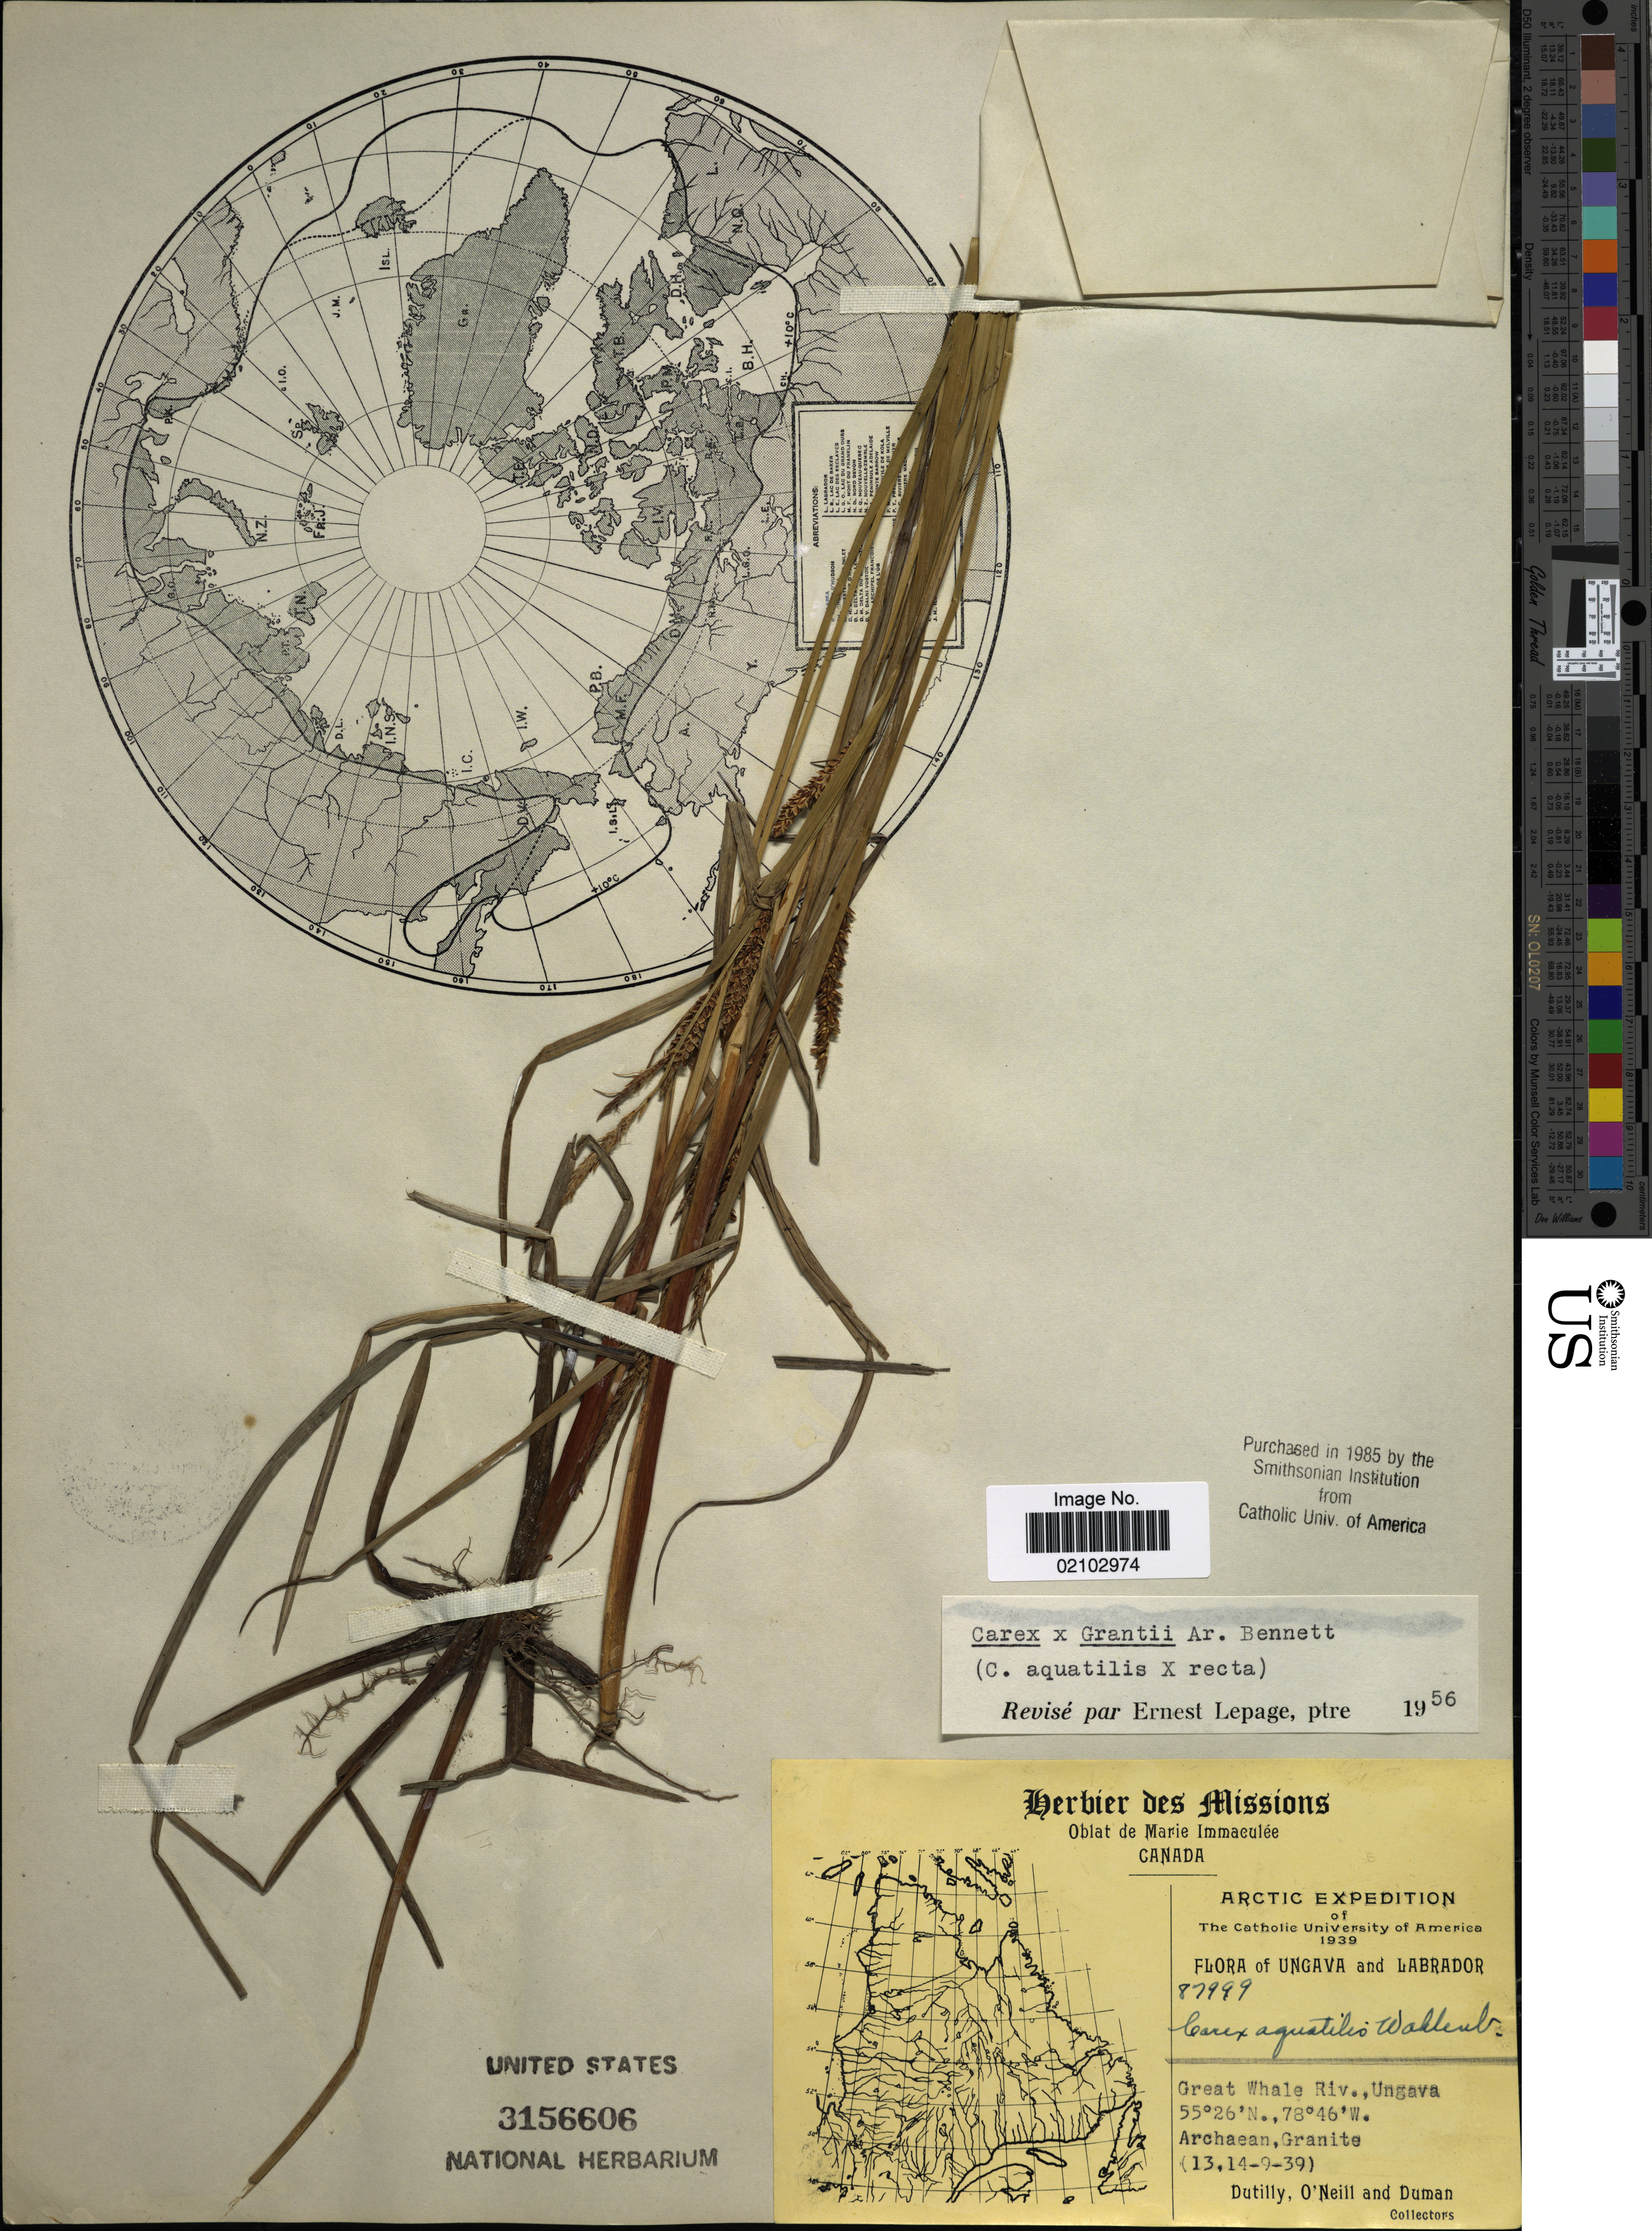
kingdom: Plantae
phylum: Tracheophyta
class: Liliopsida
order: Poales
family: Cyperaceae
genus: Carex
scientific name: Carex aquatilis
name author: Wahlenb.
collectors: -. Dutilly, -. O'Neill & -. Duman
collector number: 87999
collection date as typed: Transcribed d/m/y: 13/9/39 to 14/9/39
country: Canada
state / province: Newfoundland and Labrador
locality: Arctic, Ungava and Labrador, Great Whale Riv., Ungava.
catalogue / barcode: US 3156606